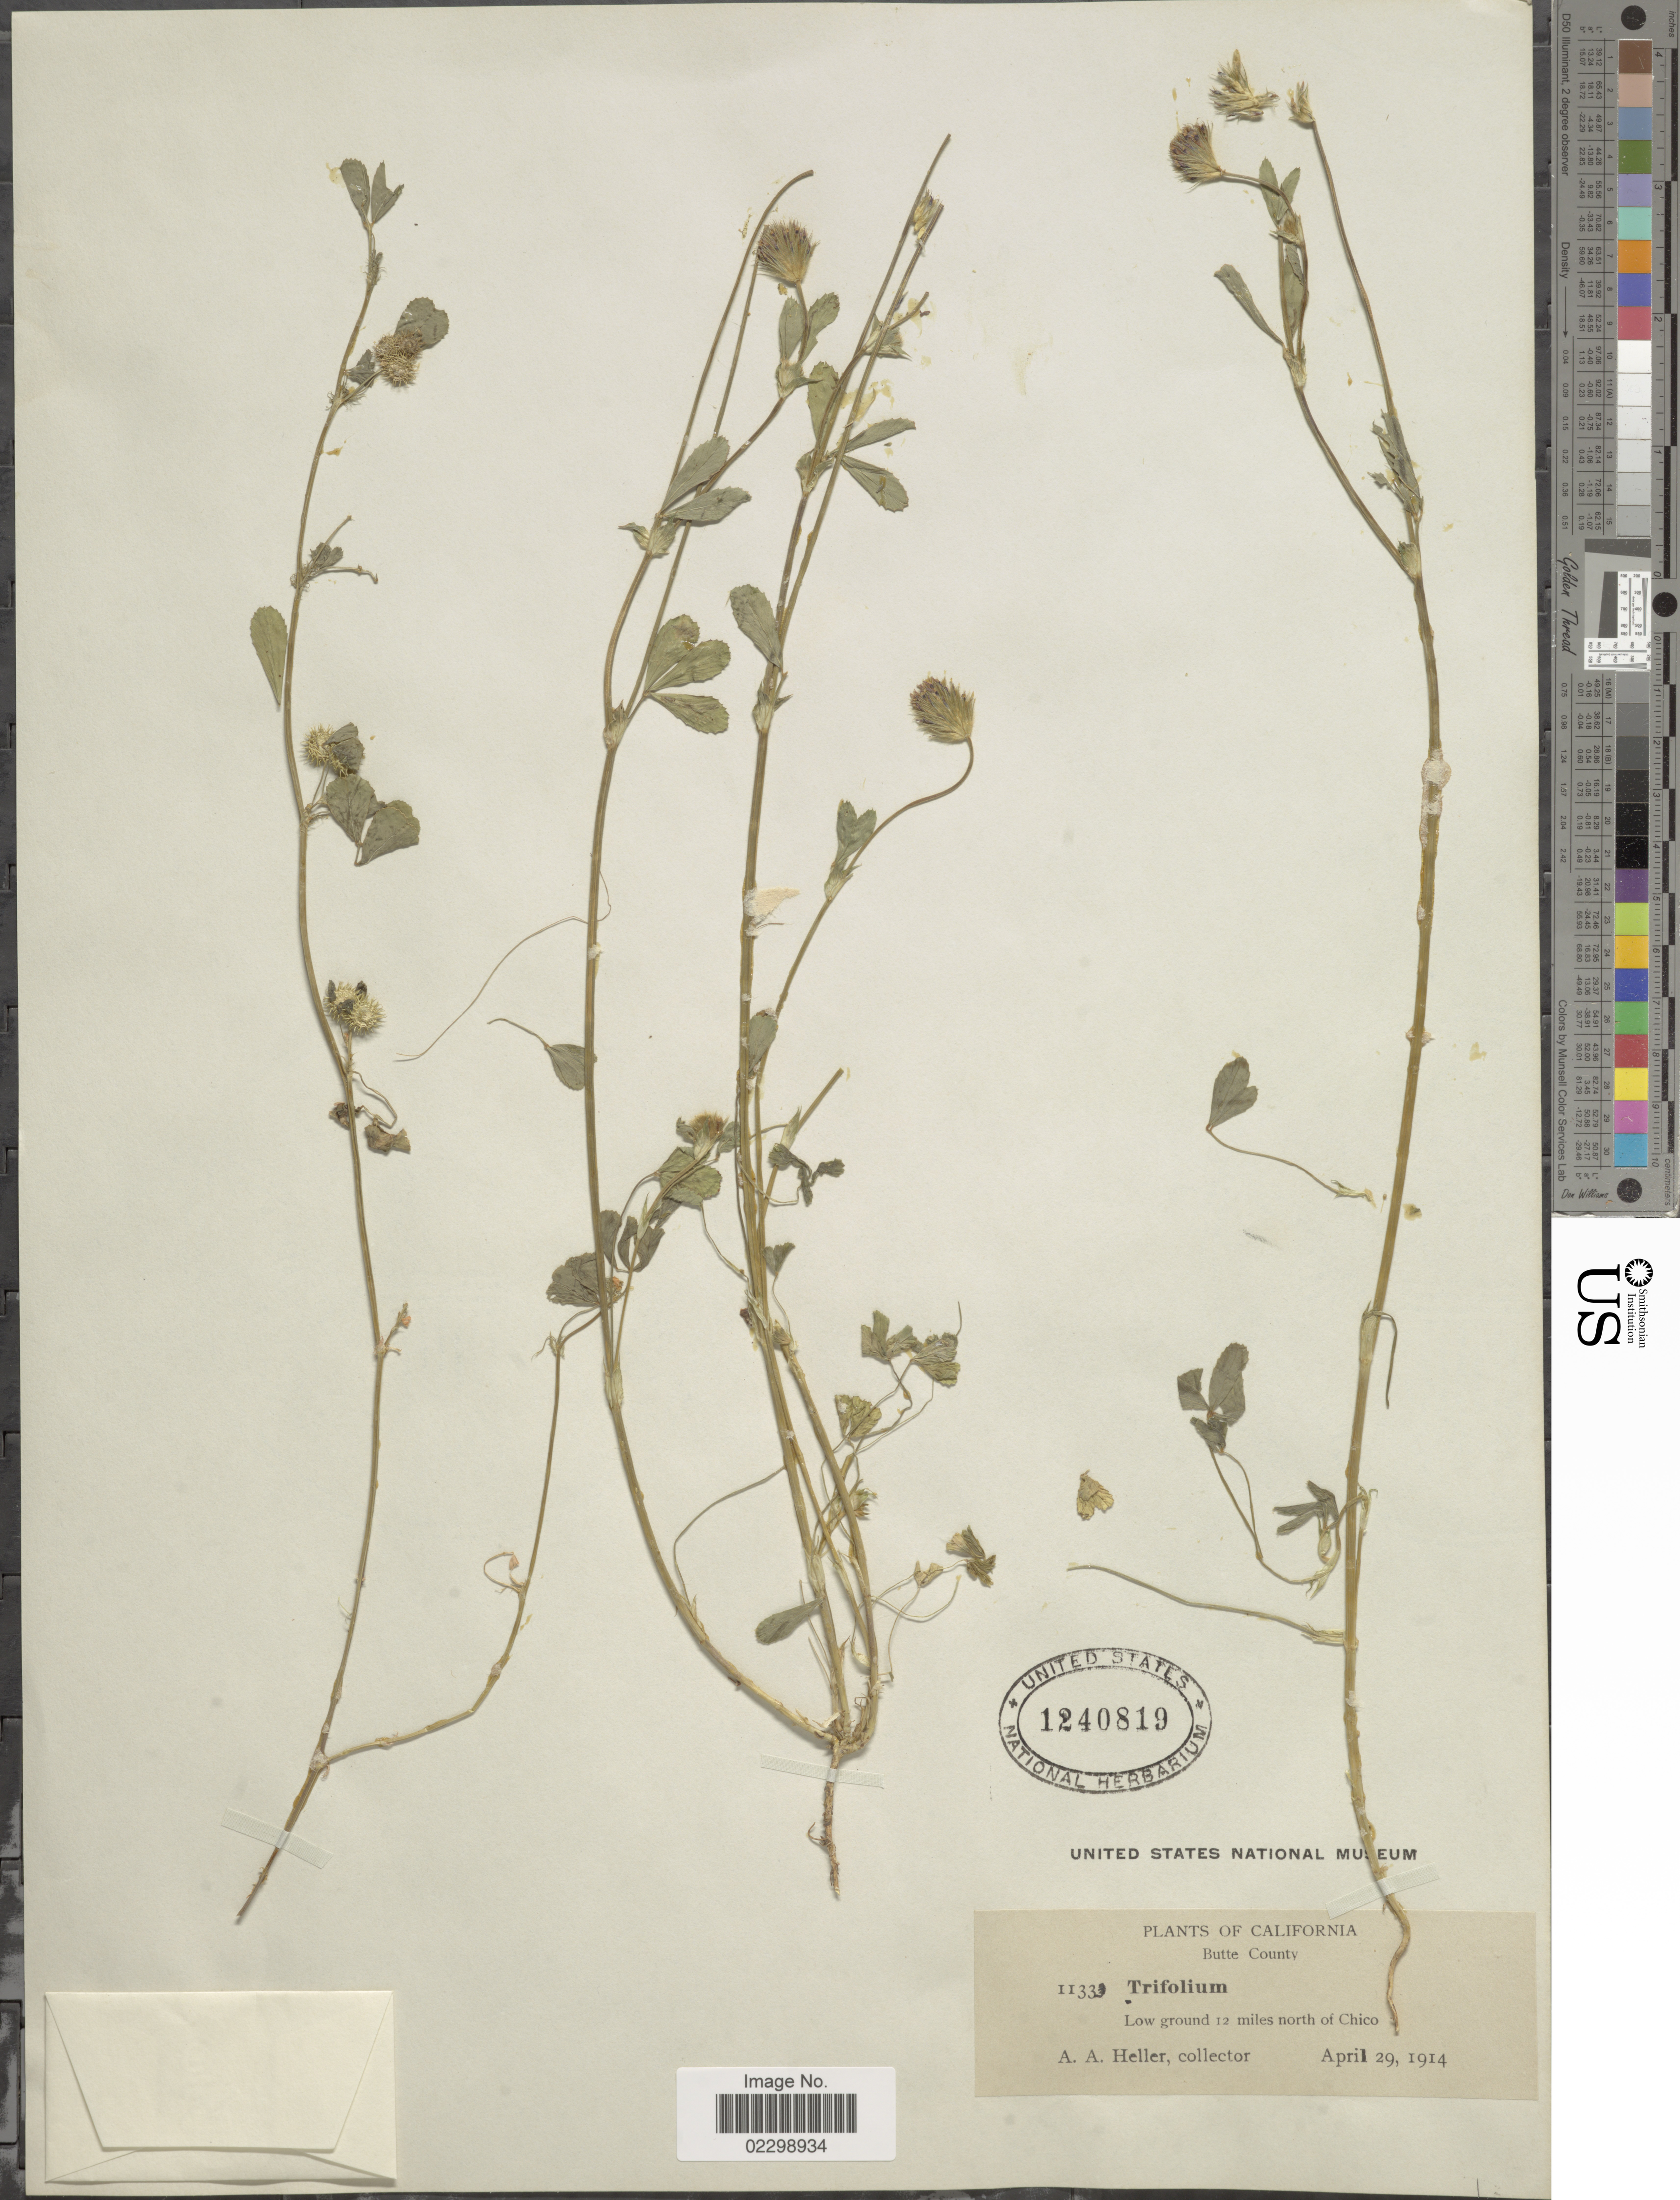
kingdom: Plantae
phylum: Tracheophyta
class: Magnoliopsida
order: Fabales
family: Fabaceae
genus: Trifolium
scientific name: Trifolium sp.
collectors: A. A. Heller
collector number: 1133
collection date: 1914-04-29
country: United States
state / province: California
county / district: Butte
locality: Butte County, low ground 12 miles north of Chico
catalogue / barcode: US 1240819